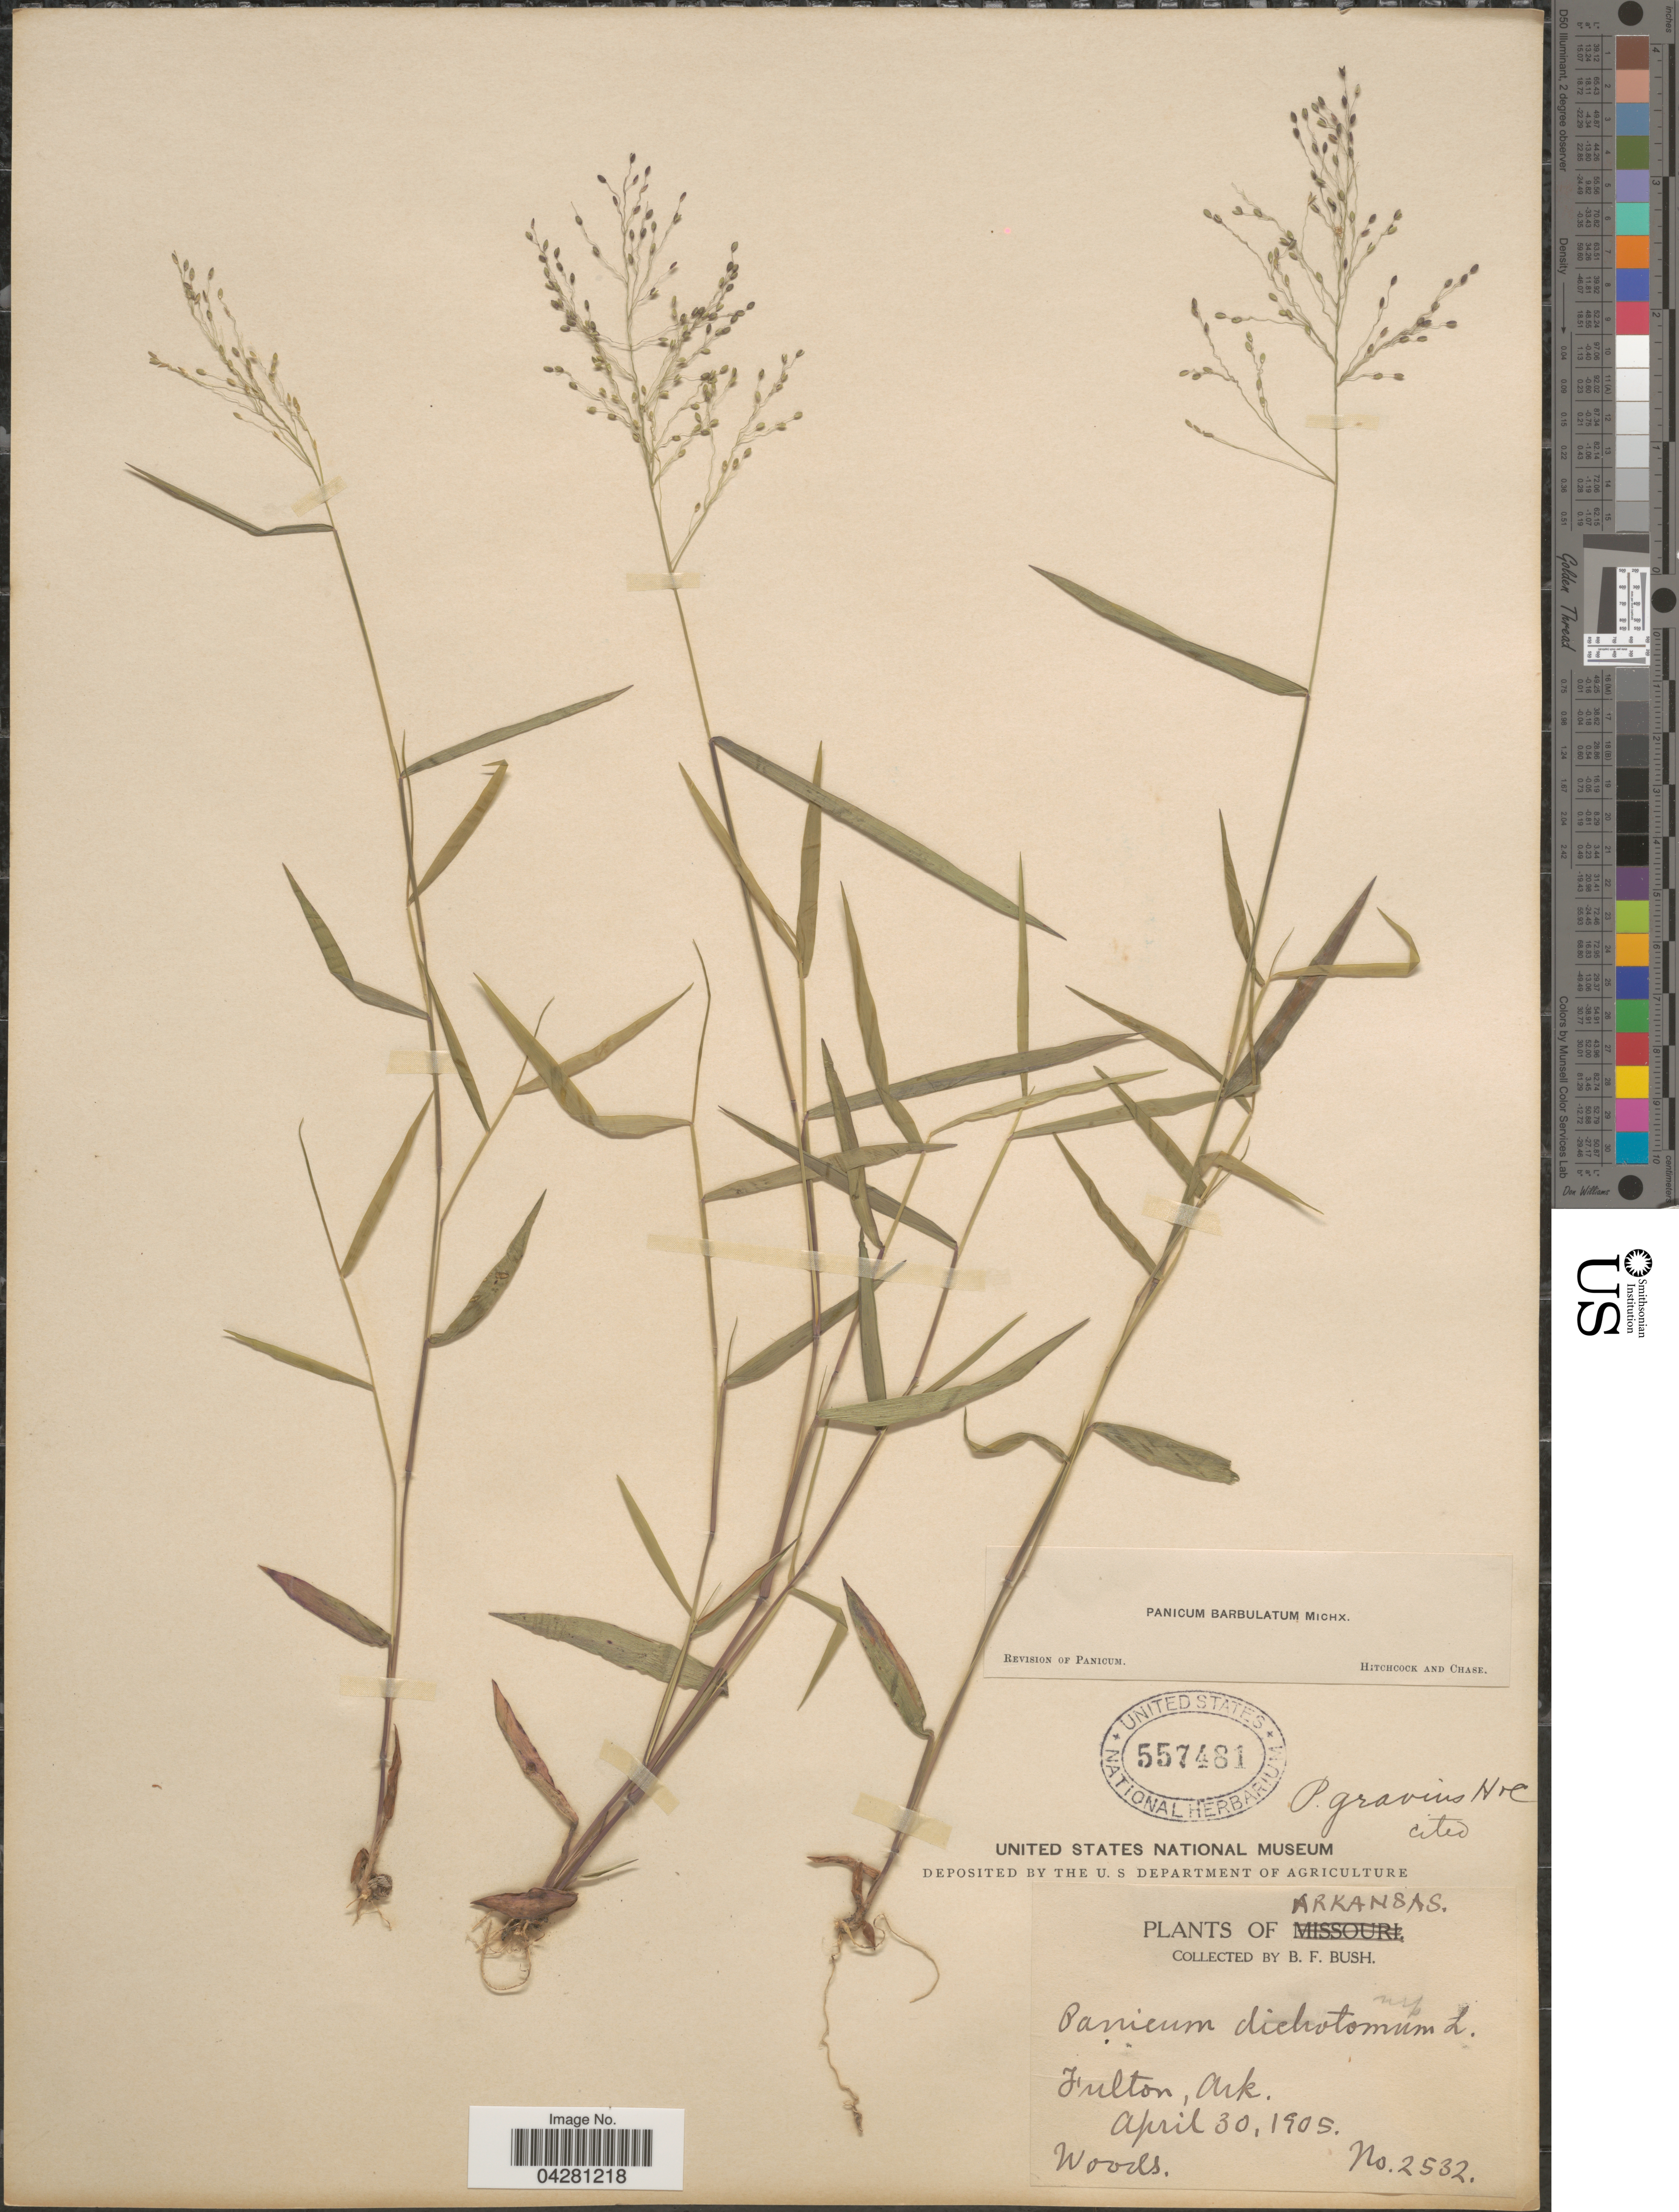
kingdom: Plantae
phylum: Tracheophyta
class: Liliopsida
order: Poales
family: Poaceae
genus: Dichanthelium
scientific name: Dichanthelium dichotomum var. dichotomum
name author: (L.) Gould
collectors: B. F. Bush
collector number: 2532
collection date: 1905-04-30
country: United States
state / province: Arkansas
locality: Fulton.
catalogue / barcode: US 557481